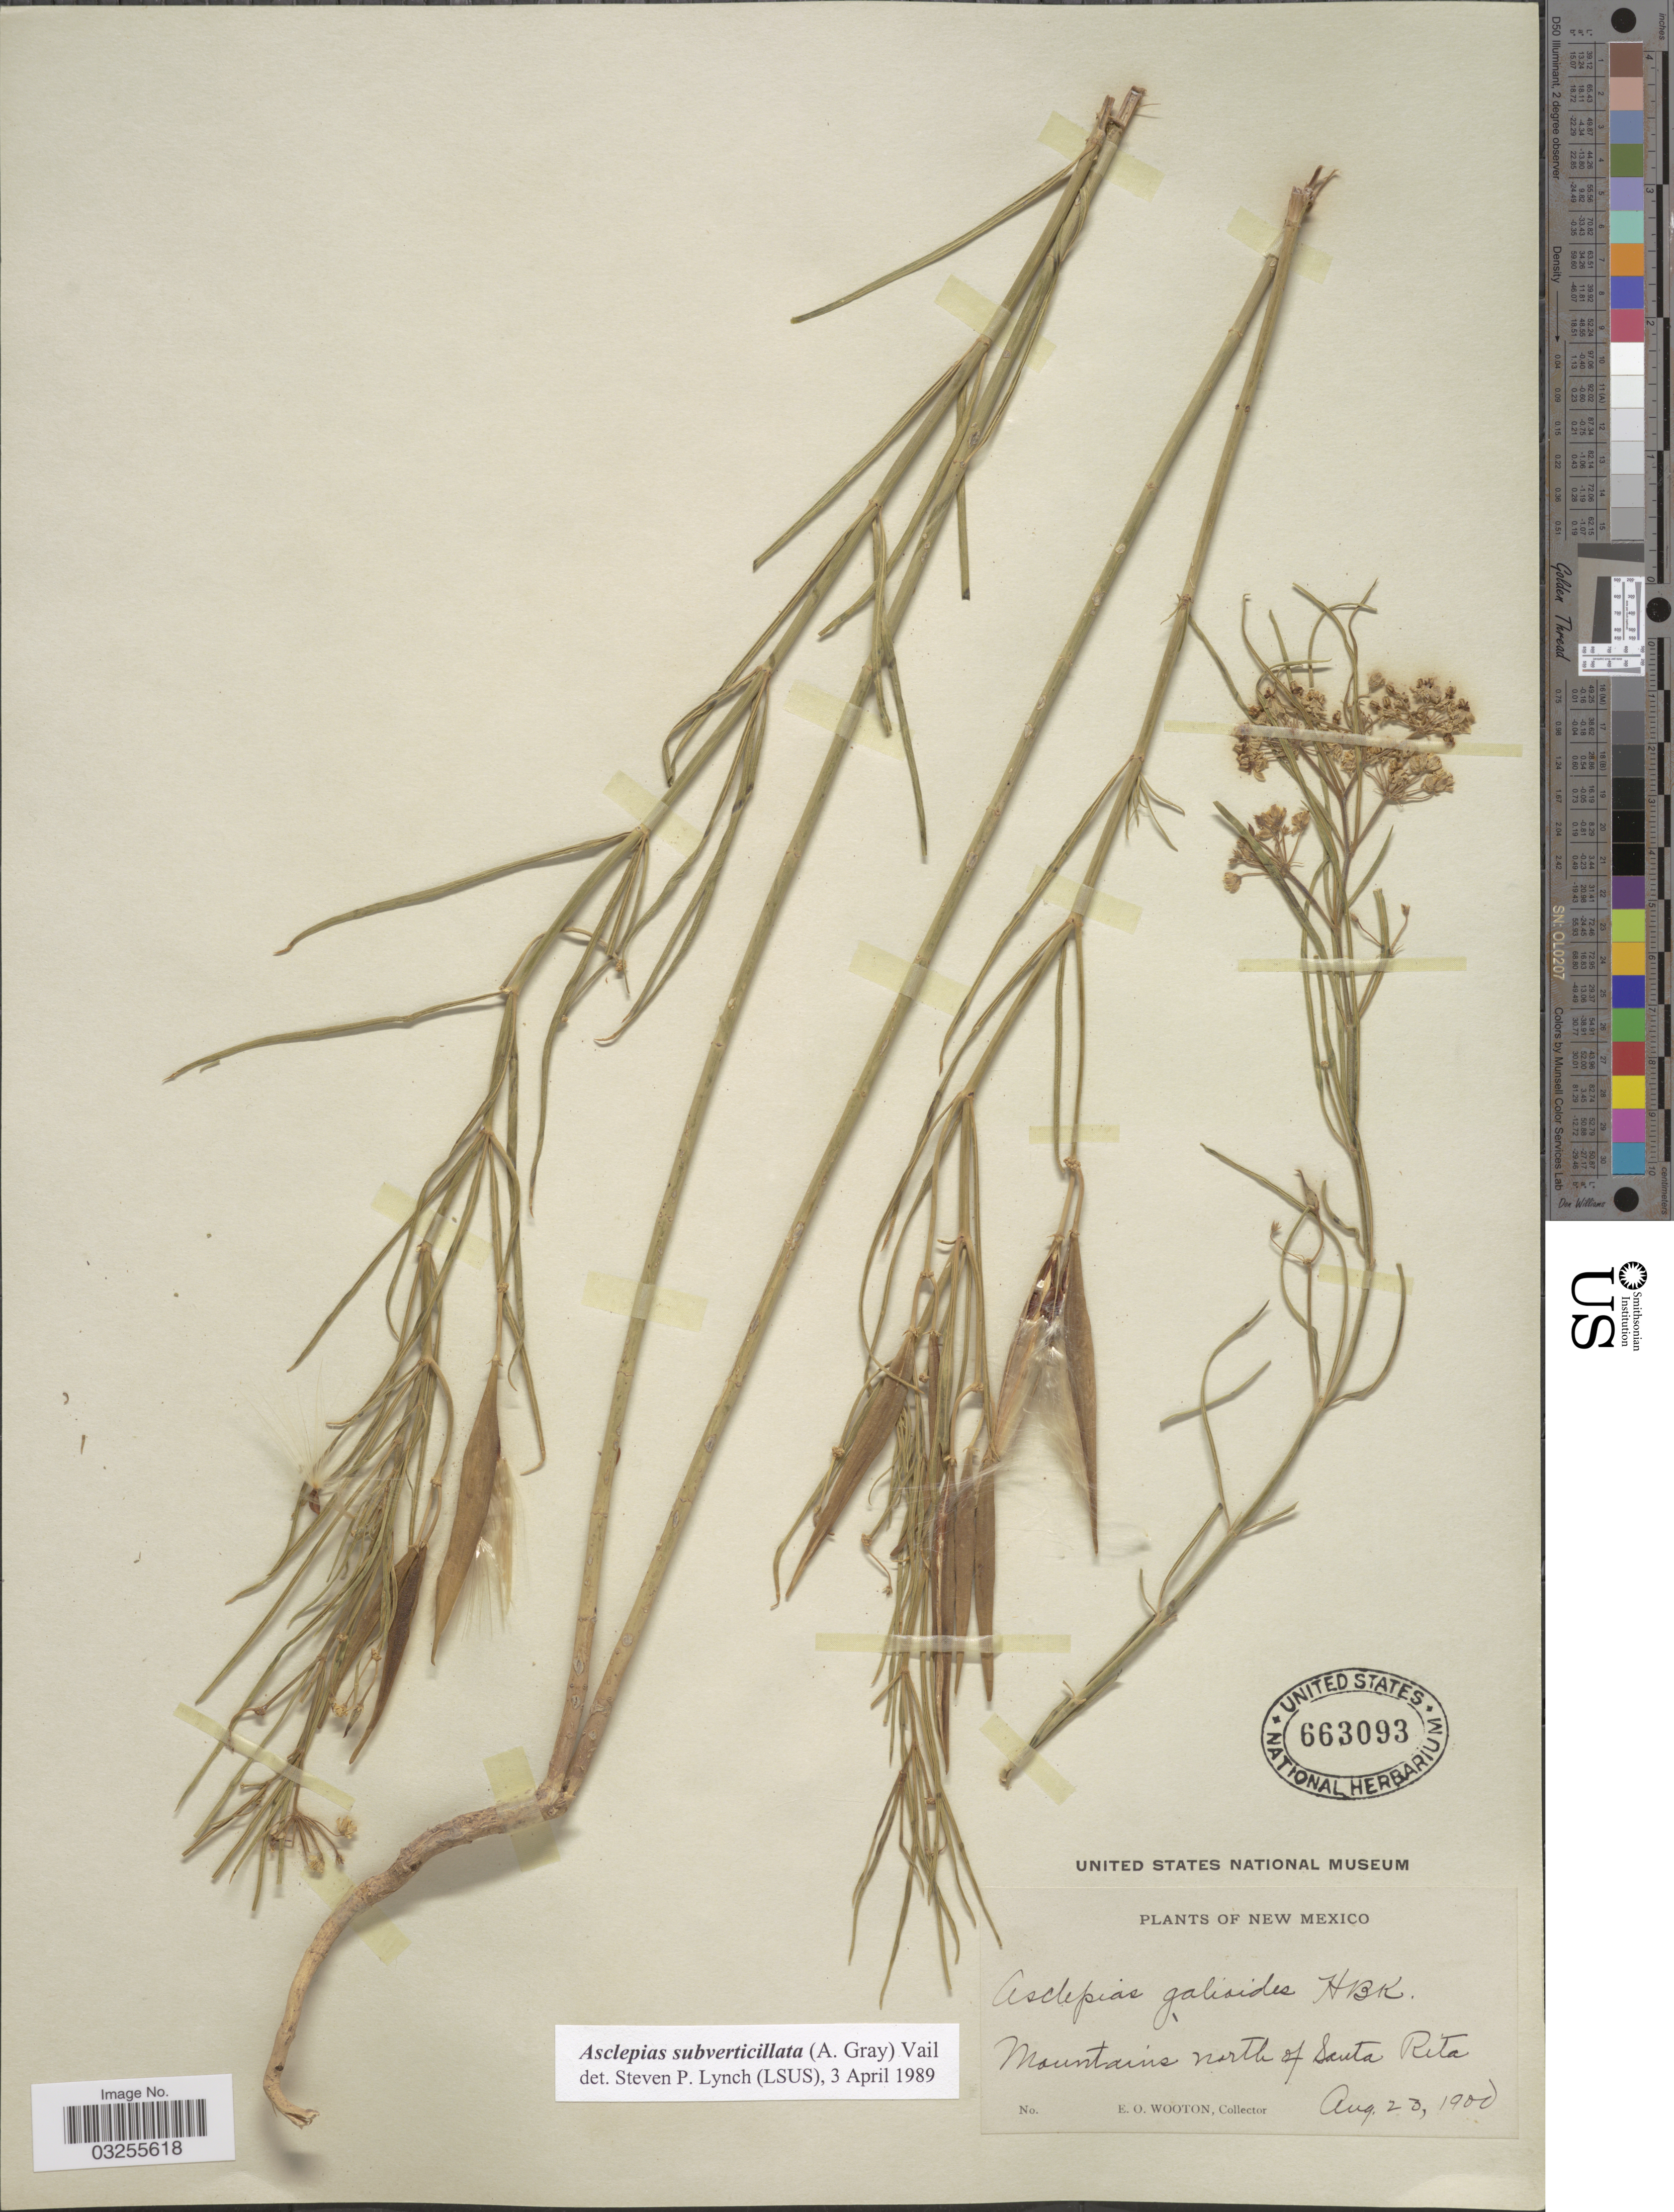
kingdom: Plantae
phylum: Tracheophyta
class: Magnoliopsida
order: Gentianales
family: Apocynaceae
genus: Asclepias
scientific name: Asclepias subverticillata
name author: (A. Gray) Vail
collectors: E. O. Wooton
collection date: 1900-08-23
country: United States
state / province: New Mexico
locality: Mountains north of Santa Rita.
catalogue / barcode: US 663093